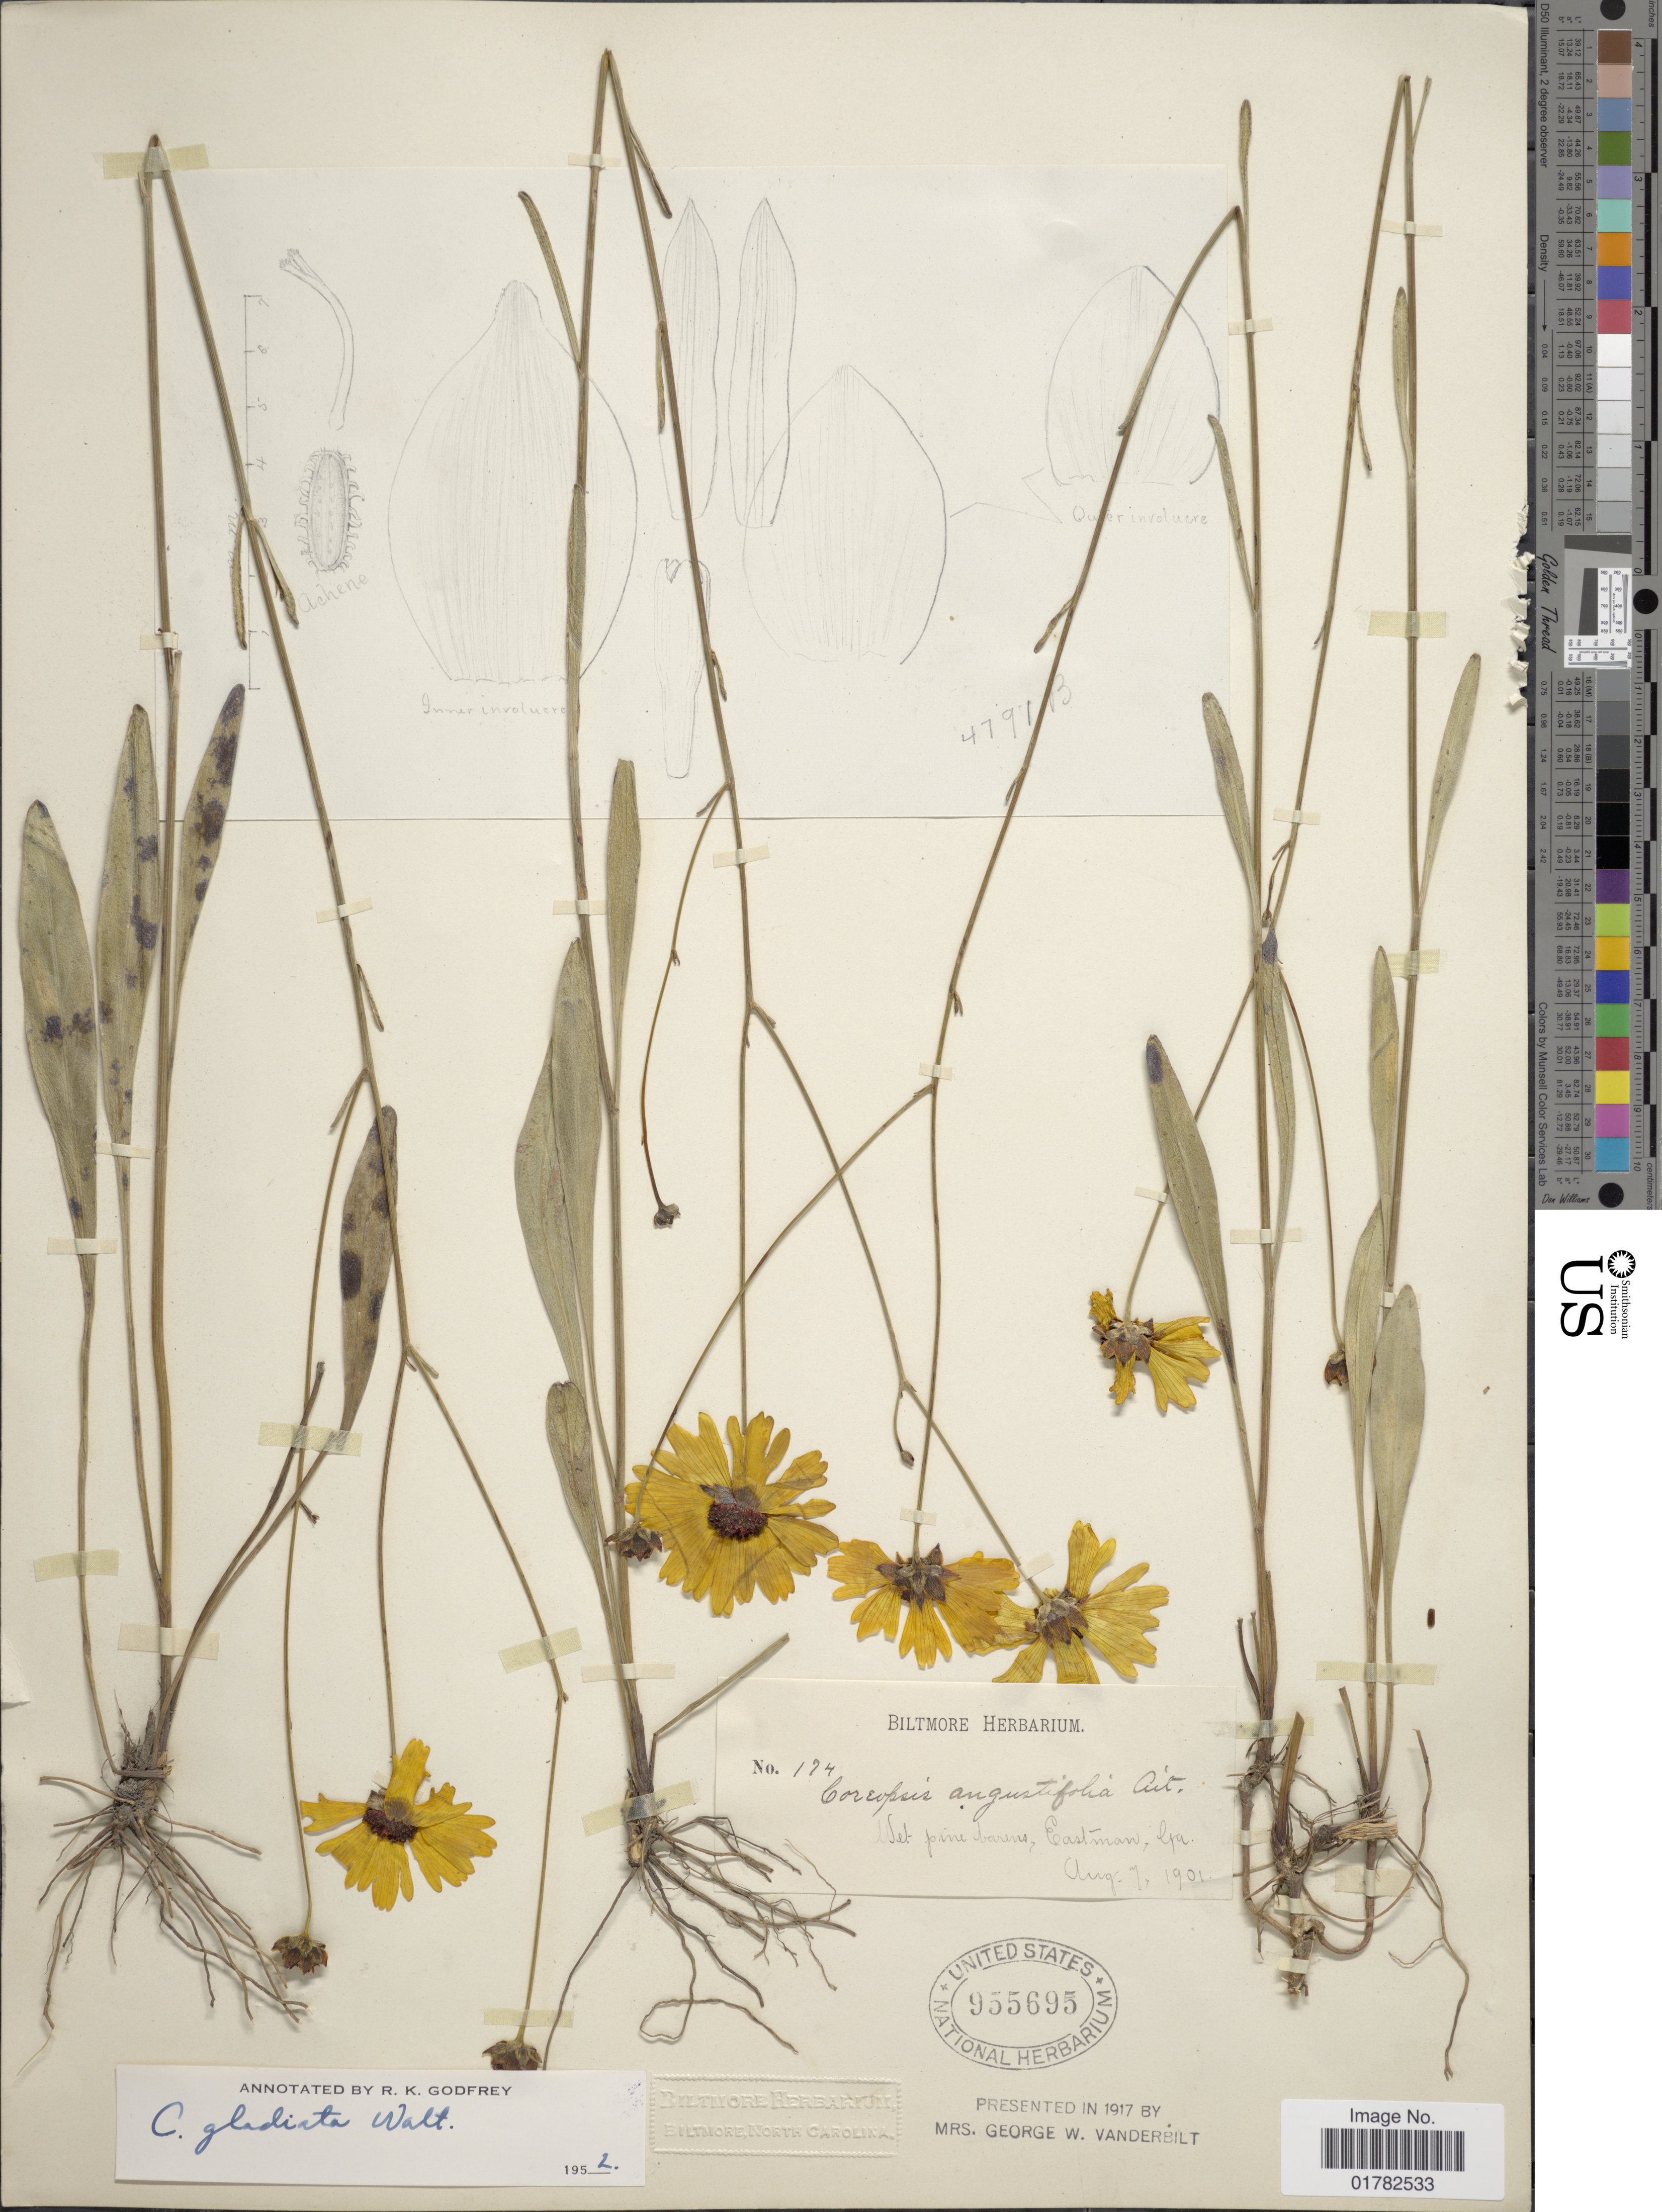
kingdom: Plantae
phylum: Tracheophyta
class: Magnoliopsida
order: Asterales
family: Asteraceae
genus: Coreopsis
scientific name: Coreopsis gladiata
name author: Walter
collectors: ex herb. Biltmore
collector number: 174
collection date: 1901-08-07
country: United States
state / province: Georgia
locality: Wet pine barrens, Eastman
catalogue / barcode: US 955695